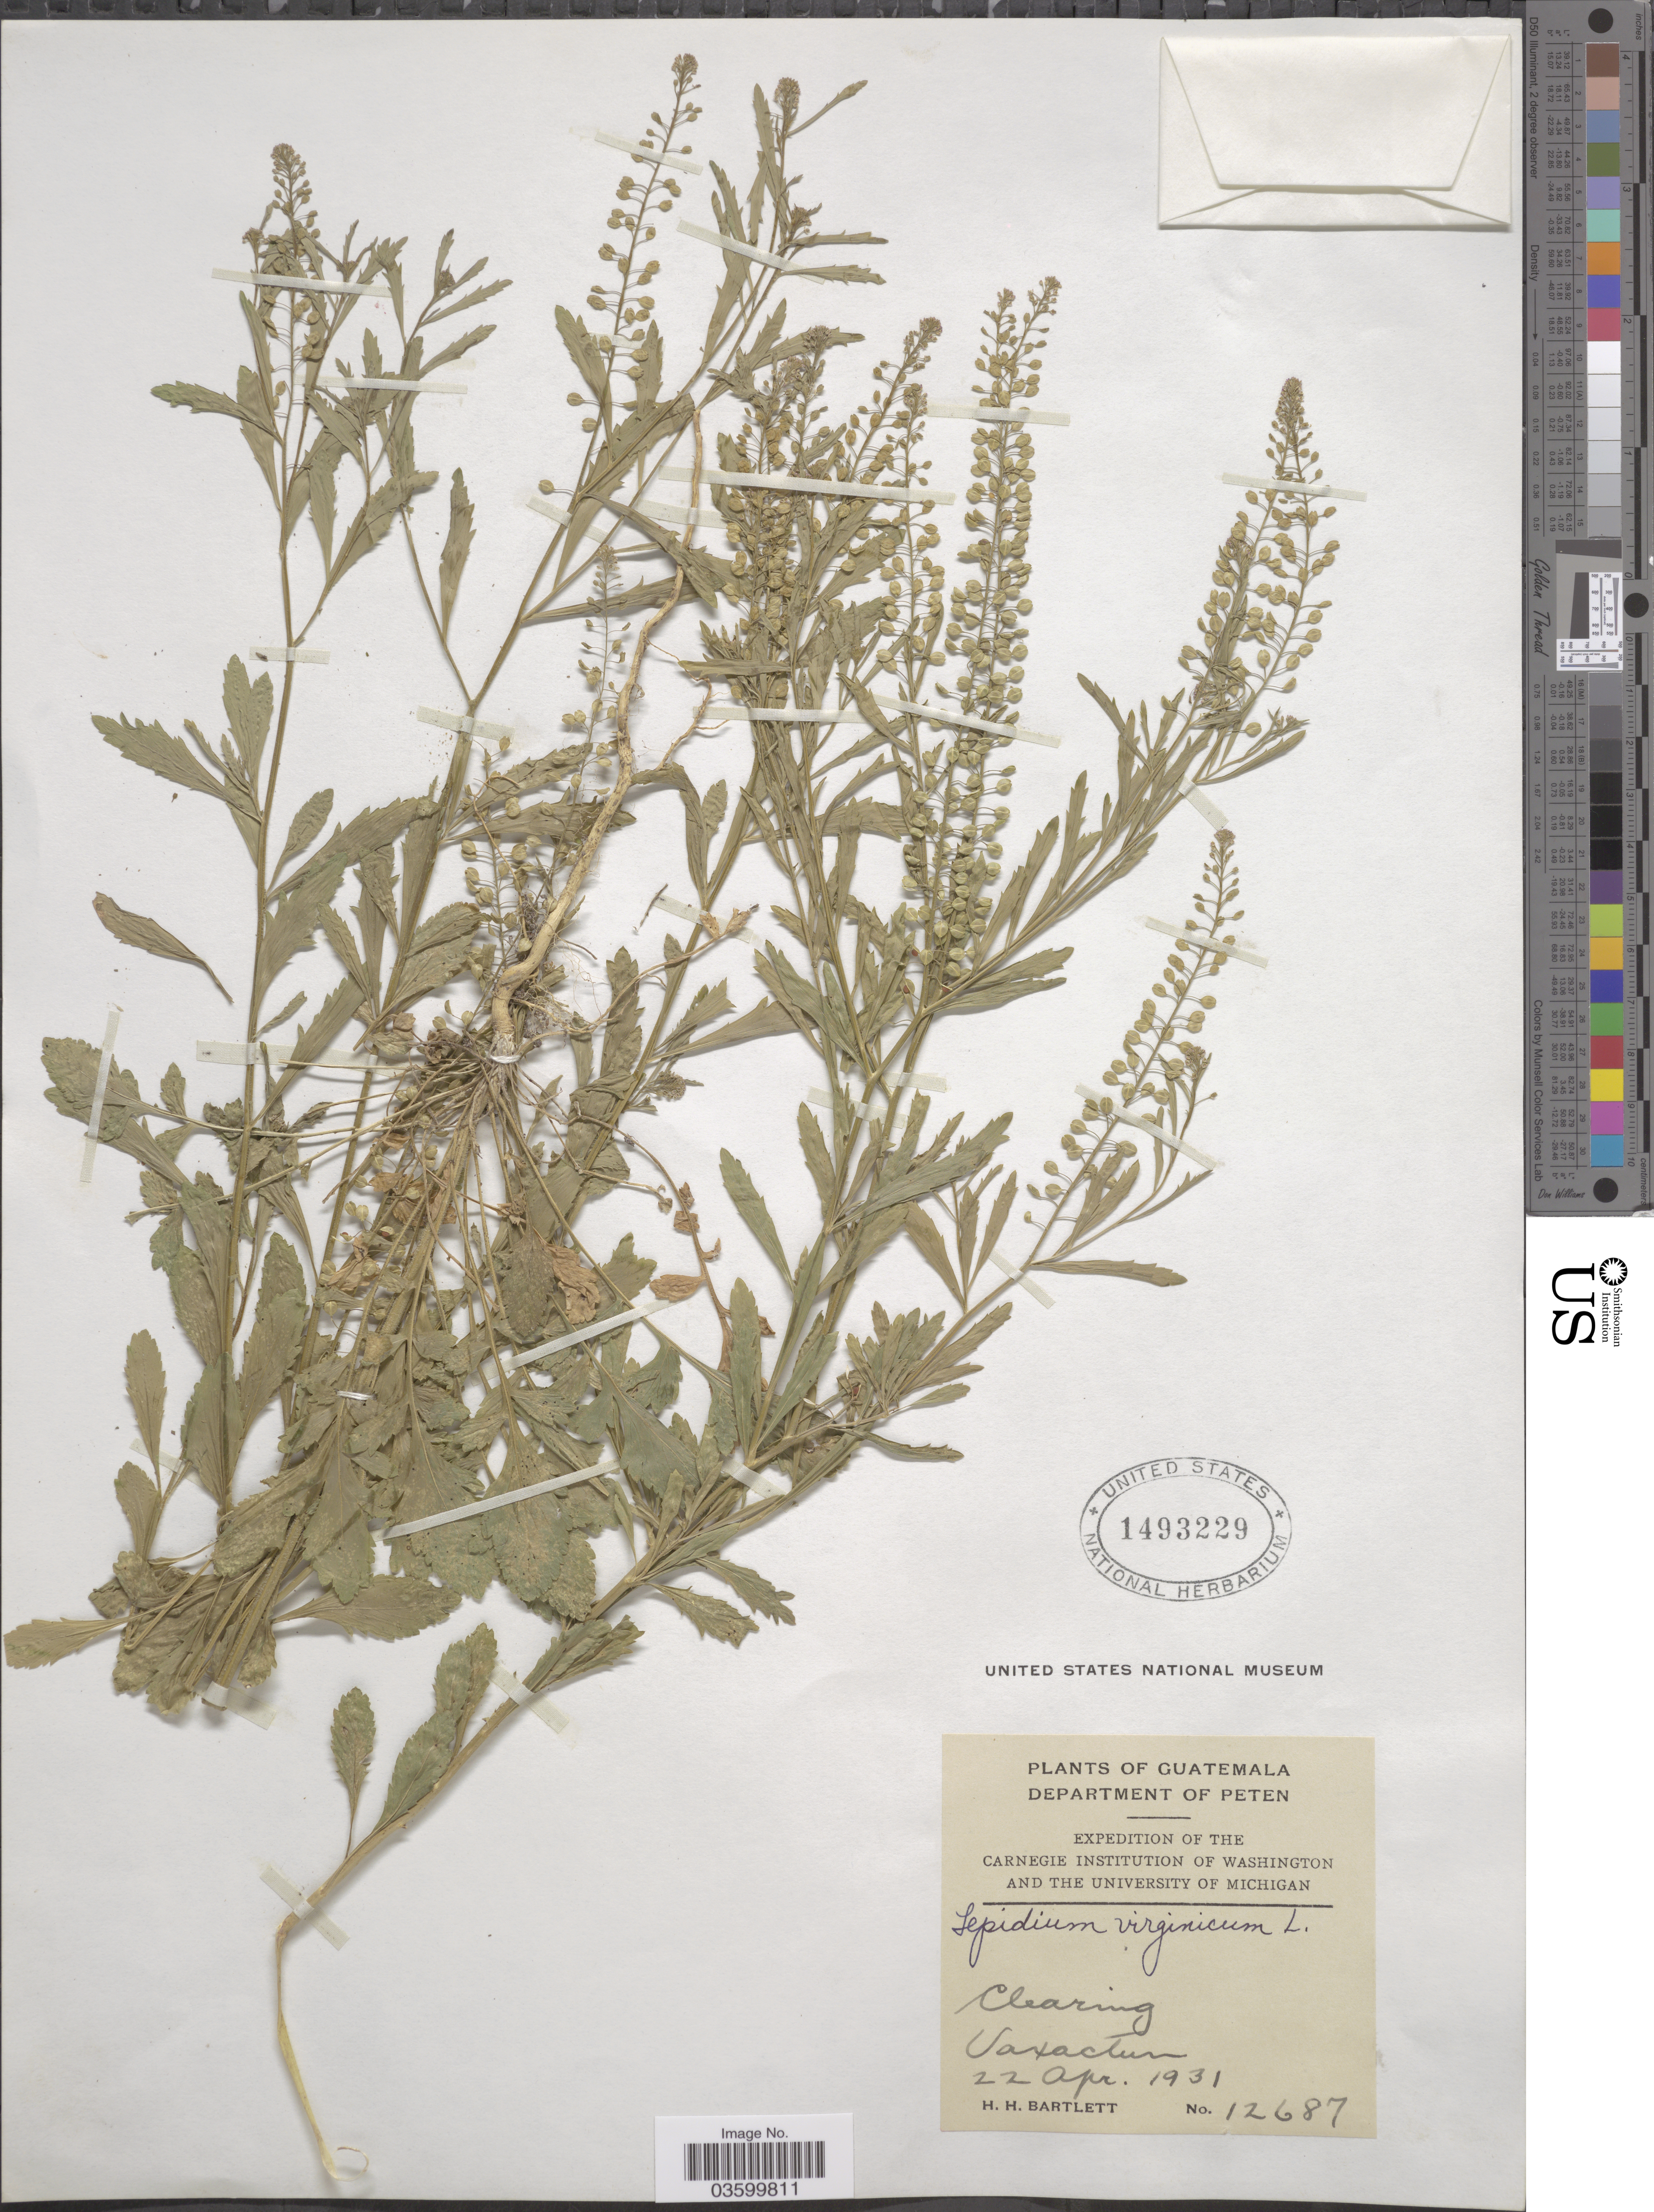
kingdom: Plantae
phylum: Tracheophyta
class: Magnoliopsida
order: Brassicales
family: Brassicaceae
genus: Lepidium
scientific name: Lepidium virginicum var. centrali-americanum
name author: (Thell.) C.L. Hitchc.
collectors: H. H. Bartlett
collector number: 12687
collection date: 1931-04-22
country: Guatemala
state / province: El Peten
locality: Department of Peten. Vaxactun.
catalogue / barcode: US 1493229